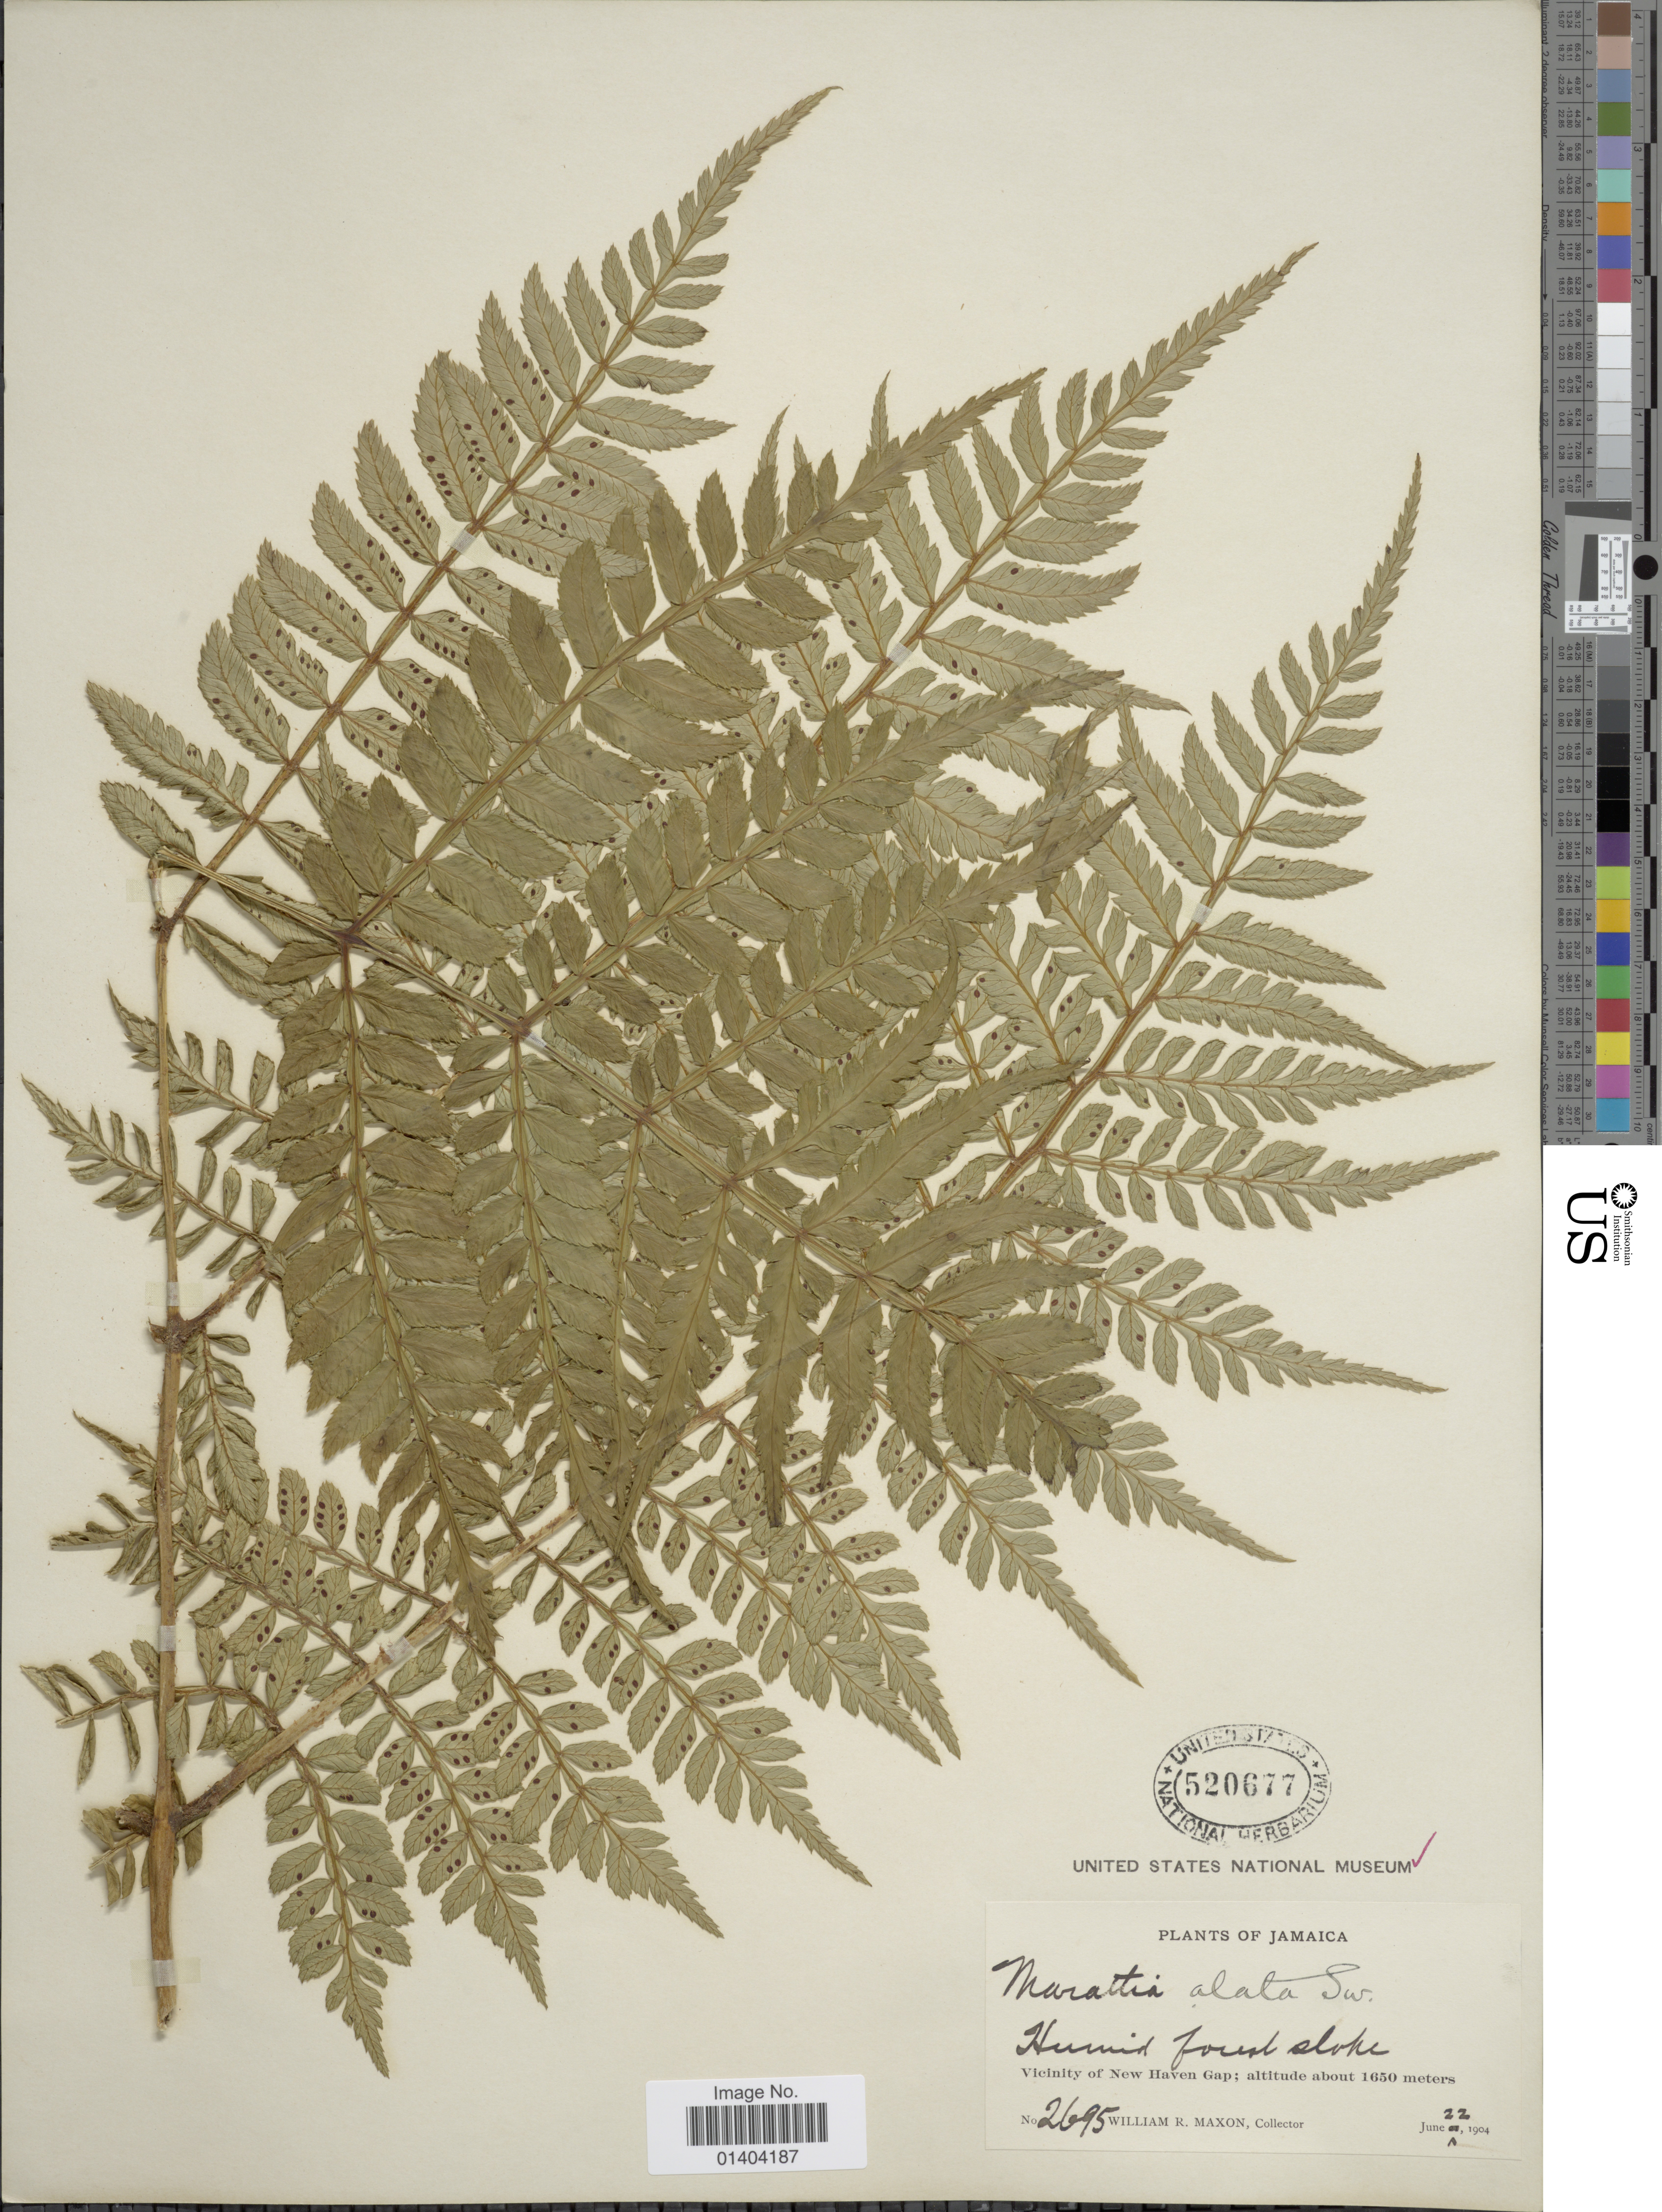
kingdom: Plantae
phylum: Tracheophyta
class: Polypodiopsida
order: Marattiales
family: Marattiaceae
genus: Marattia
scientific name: Marattia alata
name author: Sw.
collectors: W. R. Maxon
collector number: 2695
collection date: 1904-06-22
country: Jamaica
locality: Vicinity of New Haven Gap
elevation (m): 1650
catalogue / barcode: US 520677